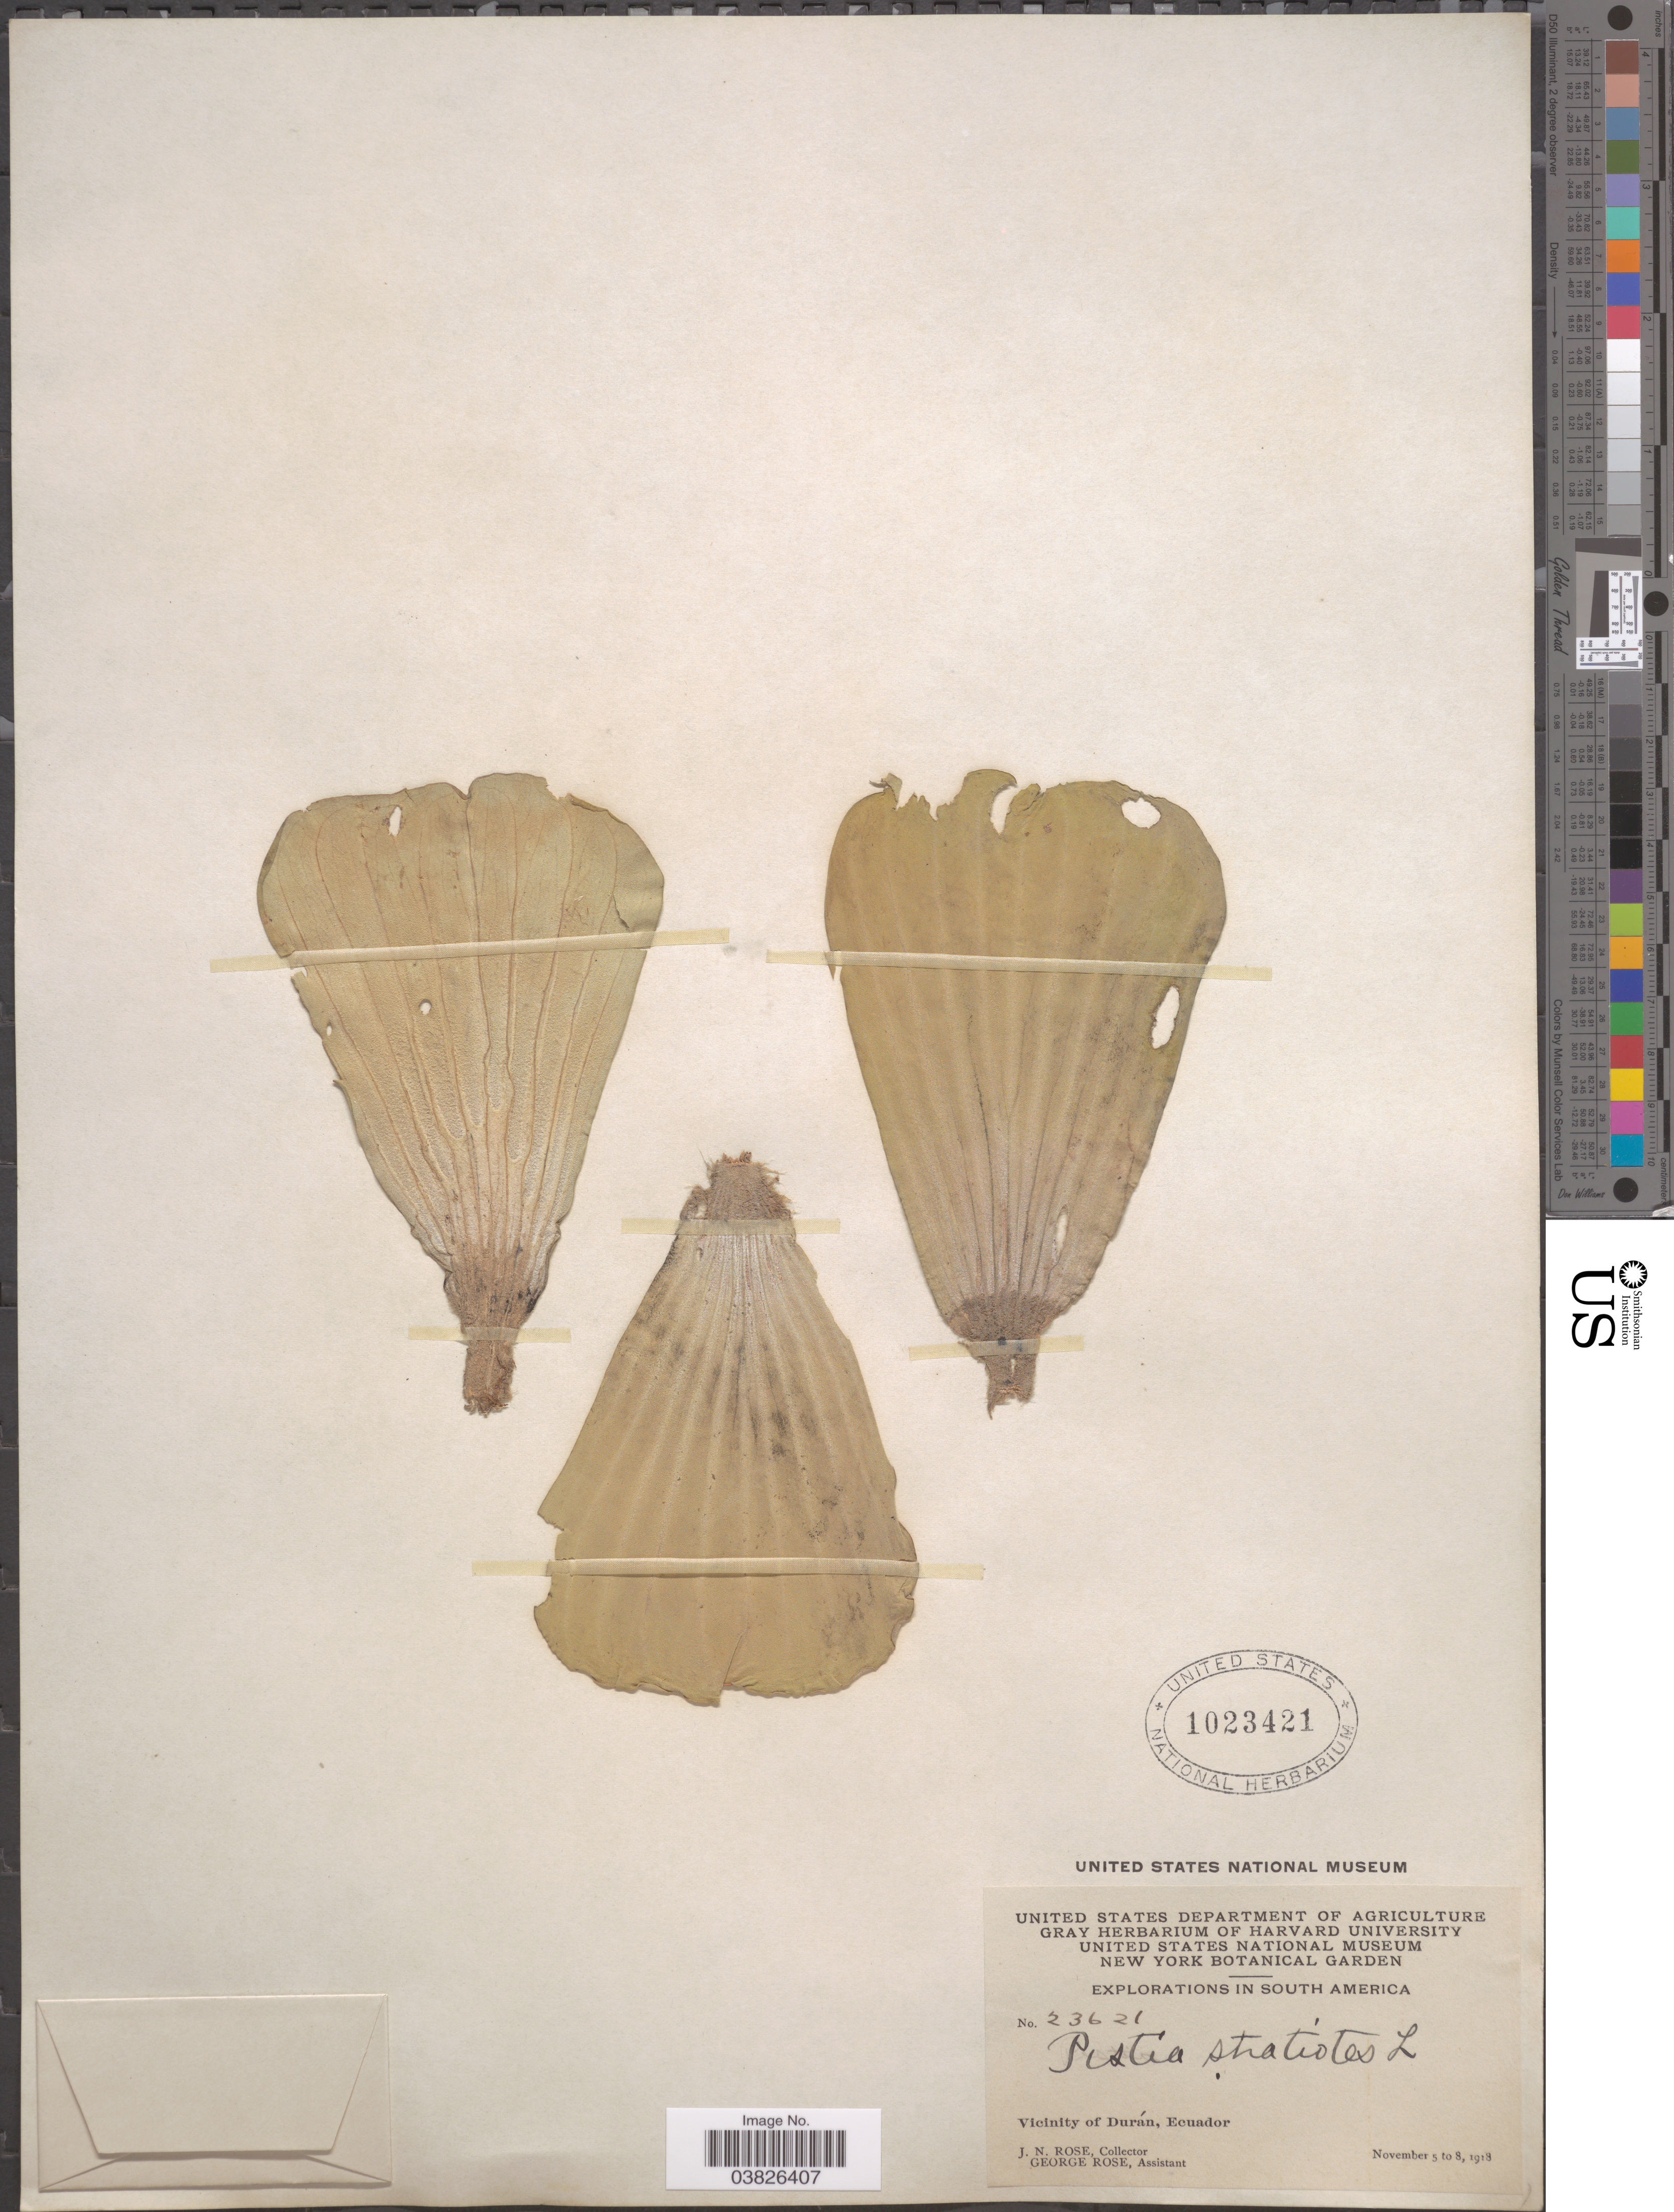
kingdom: Plantae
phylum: Tracheophyta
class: Liliopsida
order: Alismatales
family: Araceae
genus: Pistia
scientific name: Pistia stratiotes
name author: L.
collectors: J. N. Rose & G. Rose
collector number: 23621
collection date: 1918-11-05/1918-11-08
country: Ecuador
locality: Vicinity of Durán.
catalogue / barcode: US 1023421